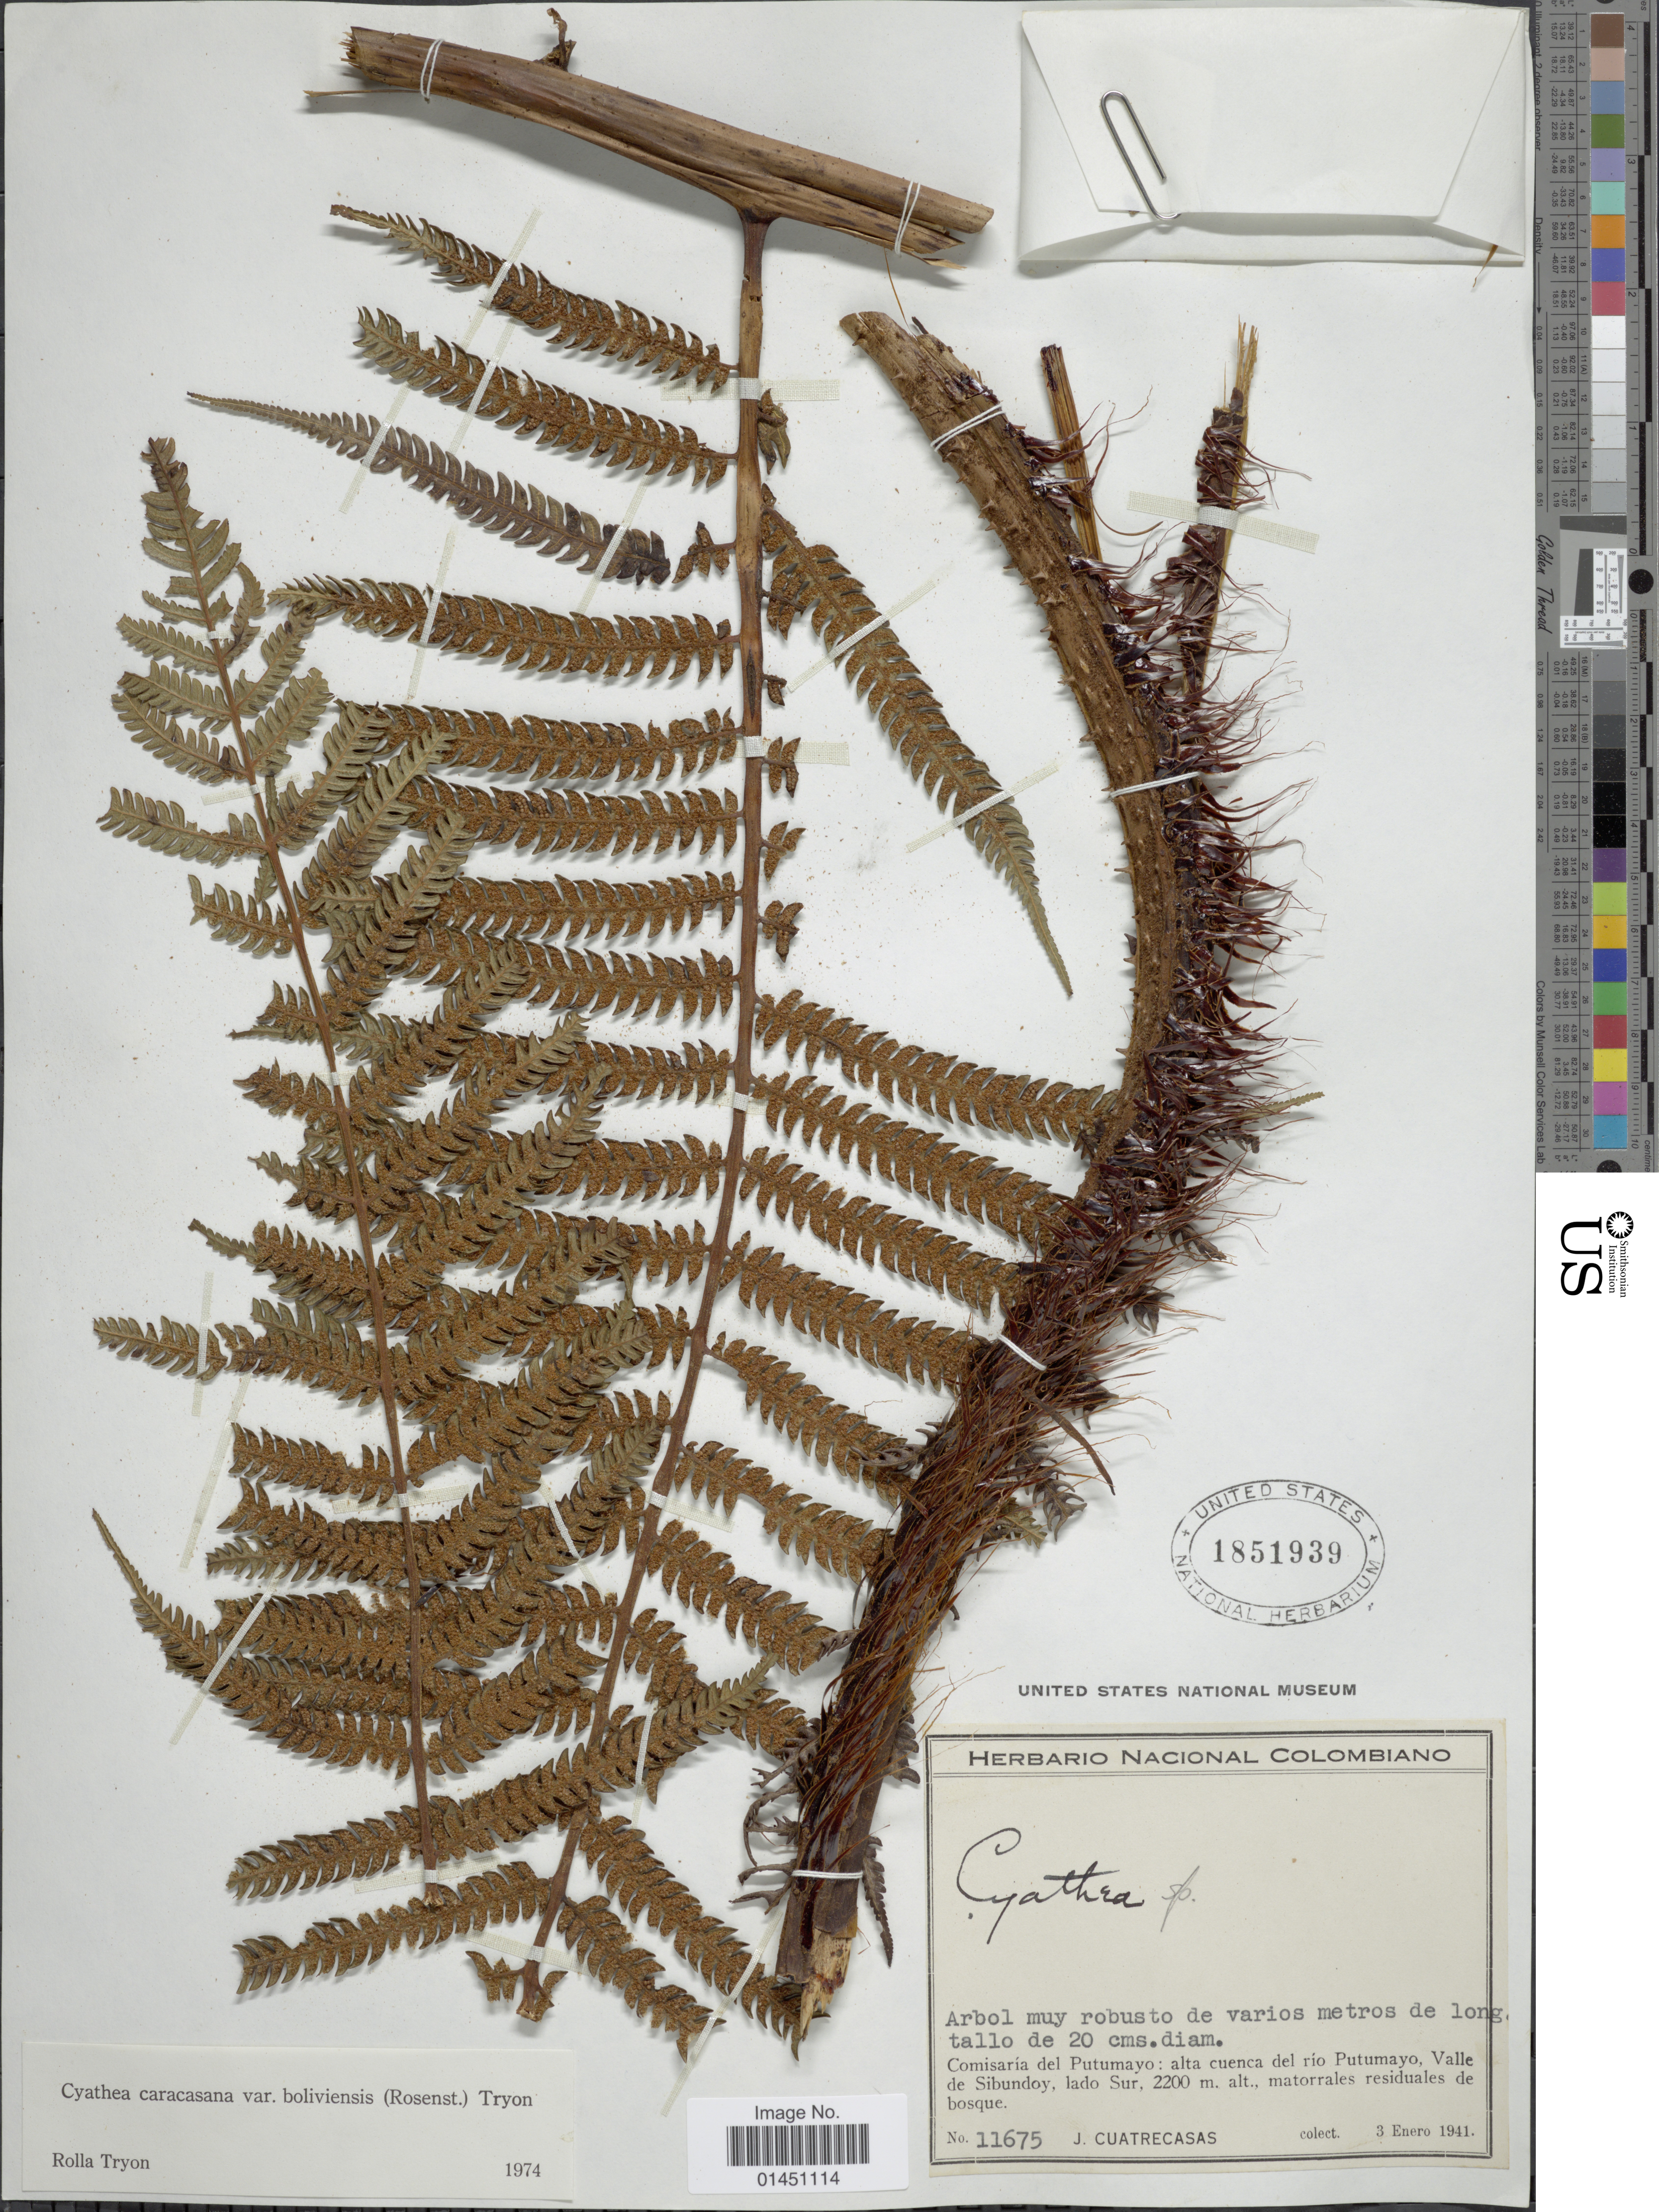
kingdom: Plantae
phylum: Tracheophyta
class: Polypodiopsida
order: Cyatheales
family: Cyatheaceae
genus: Cyathea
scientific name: Cyathea caracasana var. boliviensis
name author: (Rosenst.) R.M. Tryon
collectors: J. Cuatrecasas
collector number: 11675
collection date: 1941-01-03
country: Colombia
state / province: Putumayo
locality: Alta cuenca del rio Putumayo, Valle de Sibundoy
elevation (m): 2200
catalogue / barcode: US 1851939